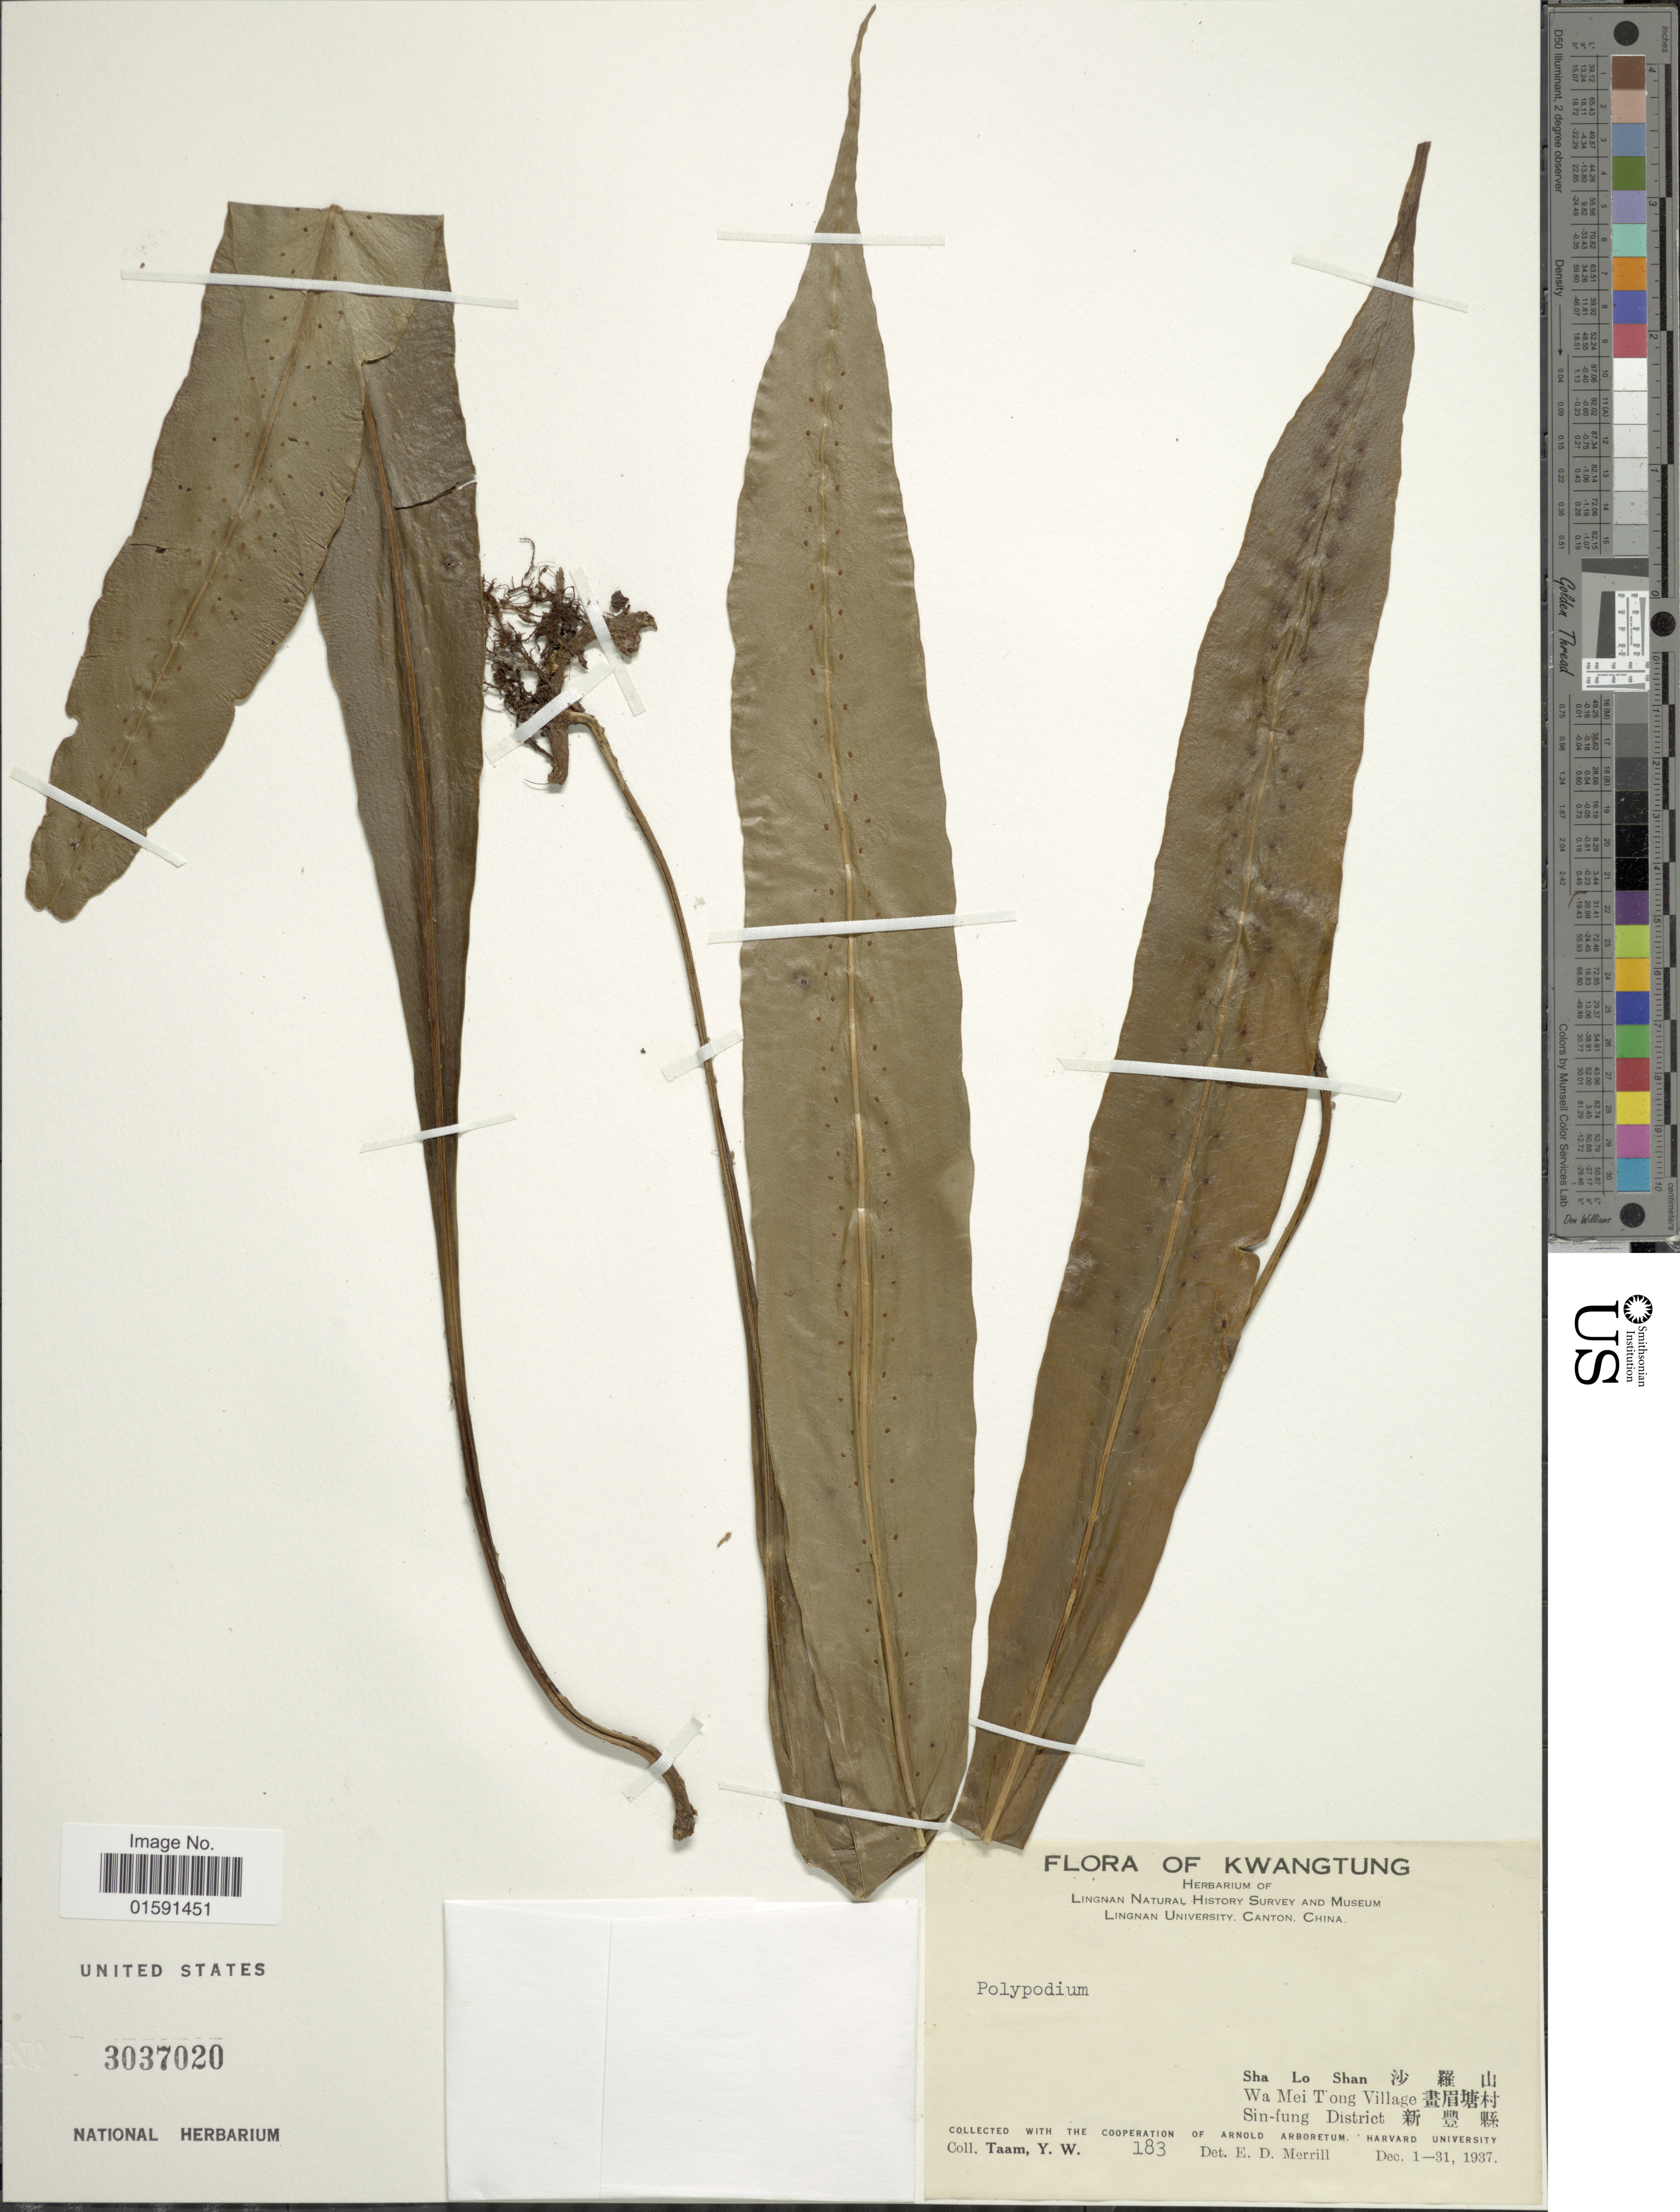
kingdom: Plantae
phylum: Tracheophyta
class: Polypodiopsida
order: Polypodiales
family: Polypodiaceae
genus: Selliguea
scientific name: Selliguea sp.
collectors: Y. W. Taam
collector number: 183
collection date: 1937-12-01/1937-12-31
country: China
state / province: Guangdong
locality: Kwangtung. Sha Lo Shan, wa Mei T'ong VIllage, Sin-fung District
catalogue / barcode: US 3037020